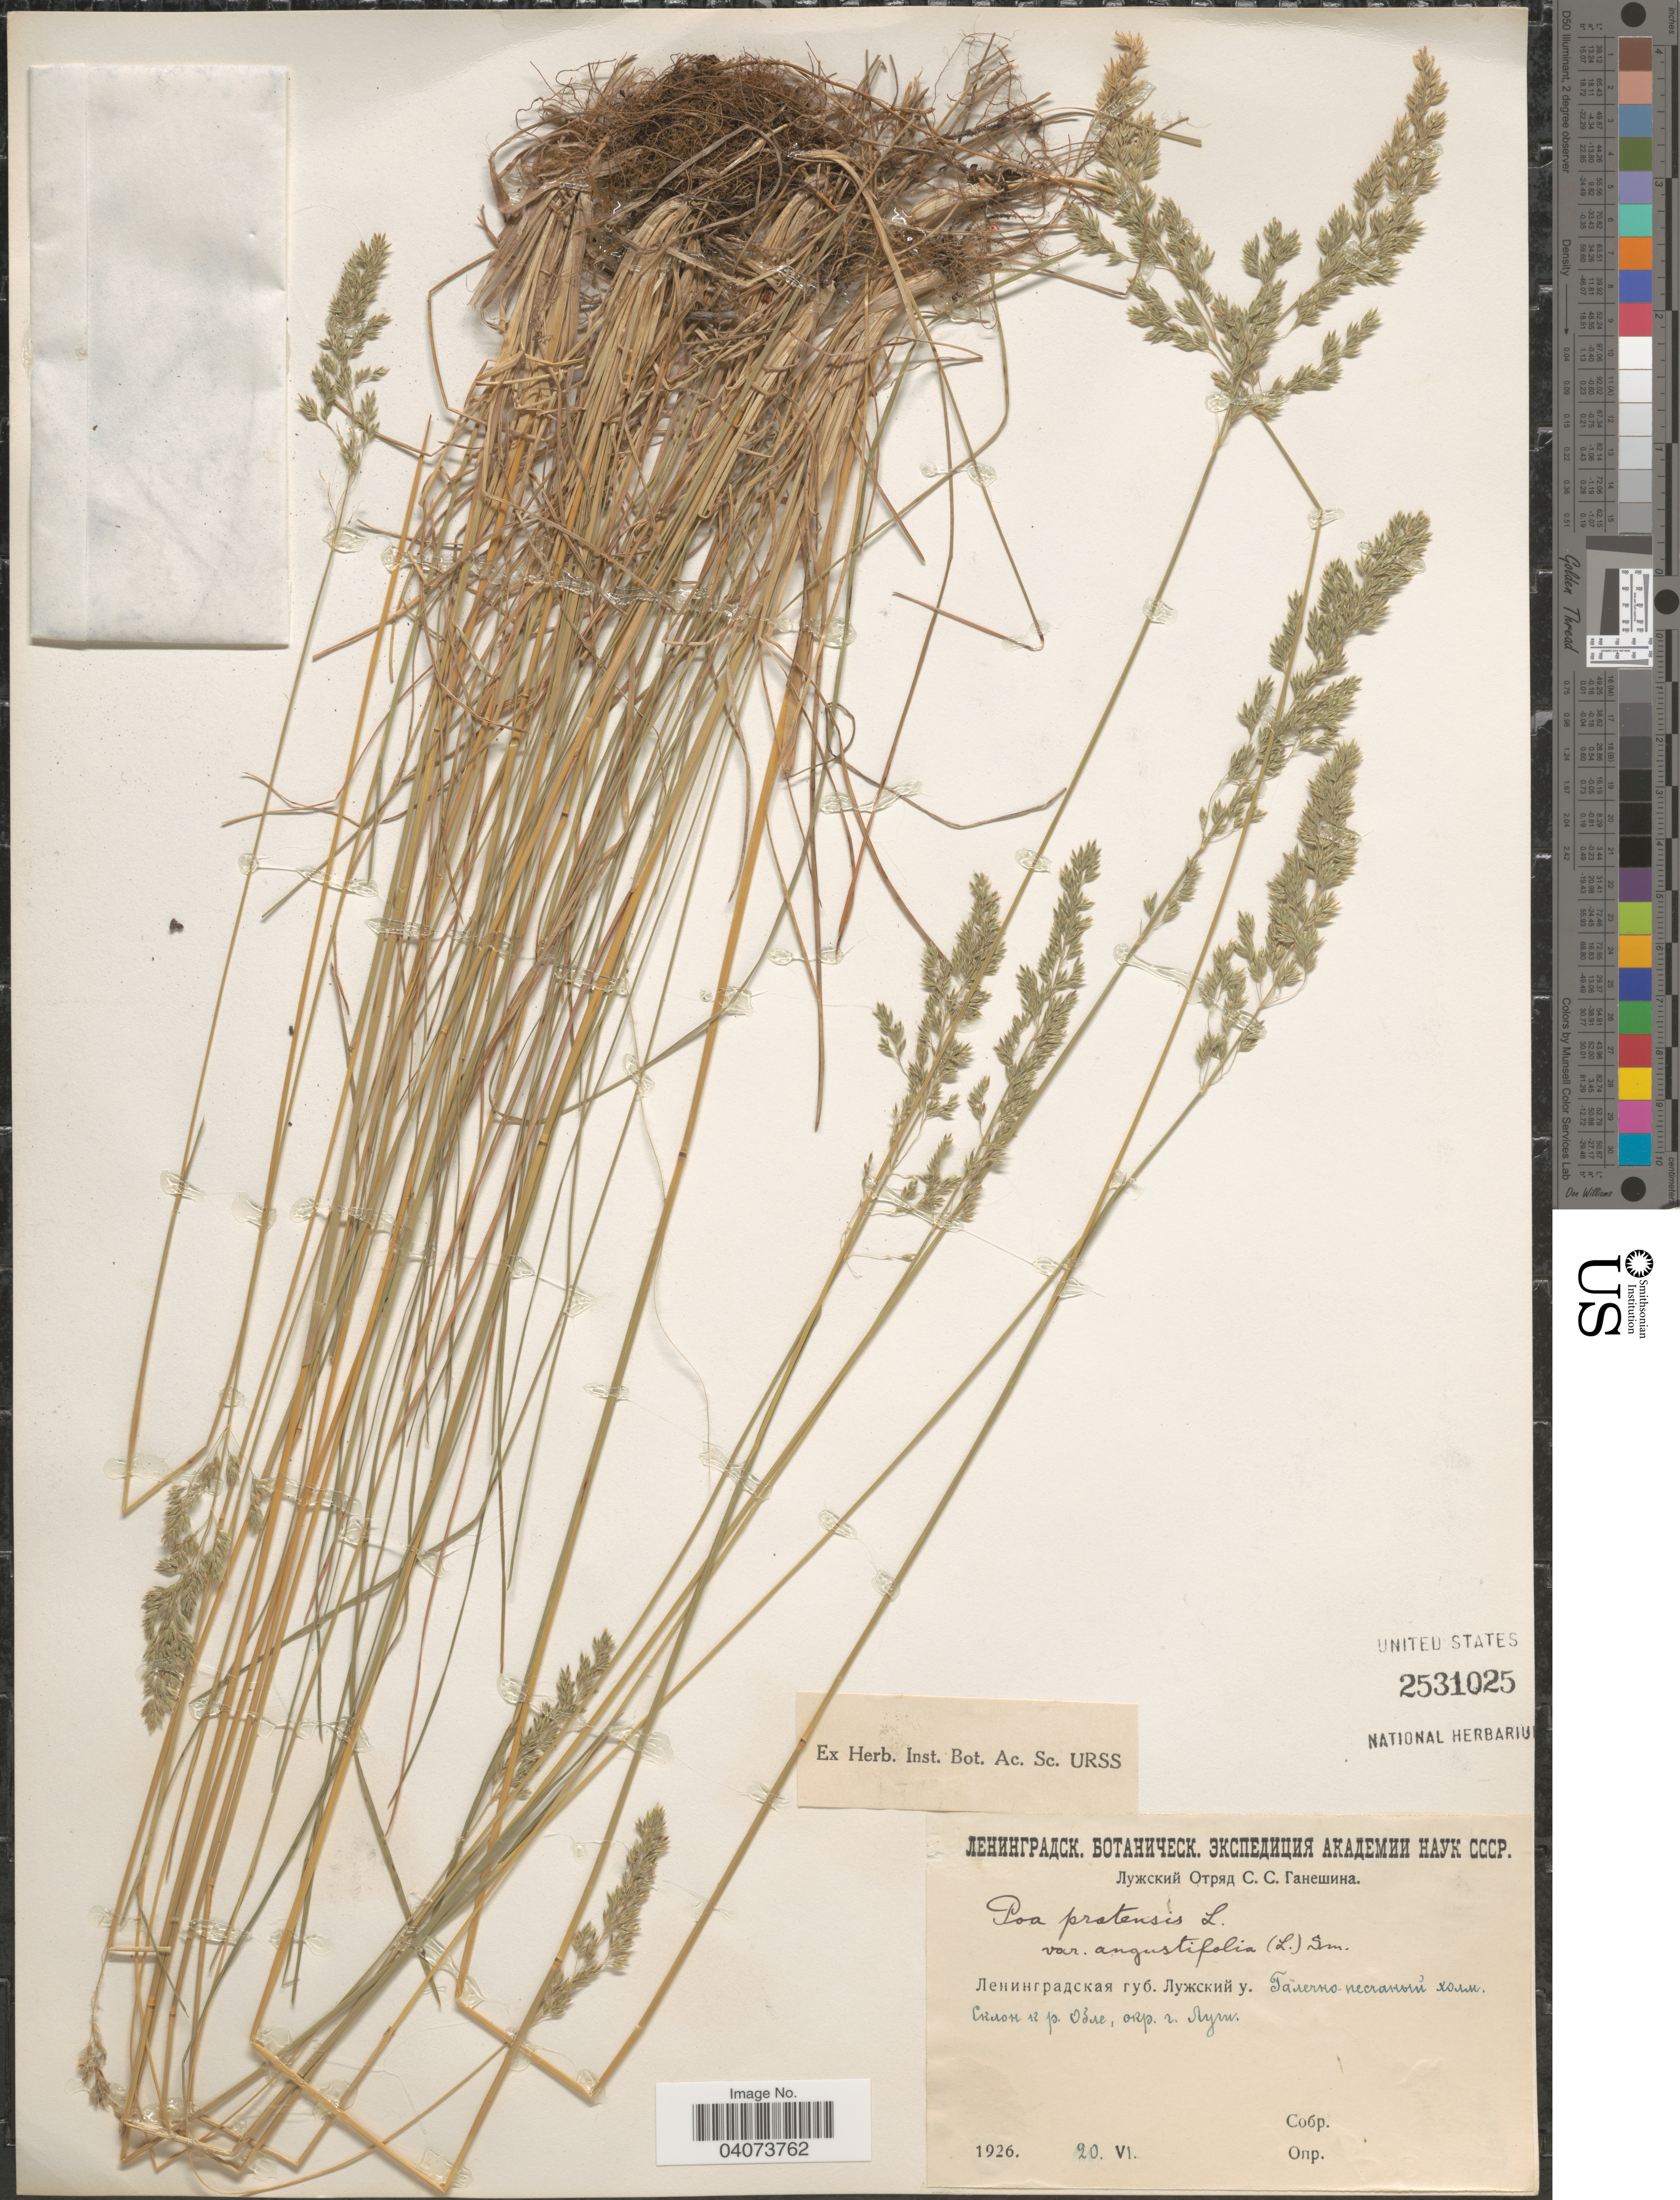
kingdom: Plantae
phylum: Tracheophyta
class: Liliopsida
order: Poales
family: Poaceae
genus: Poa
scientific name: Poa pratensis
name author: L.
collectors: S. Ganeschin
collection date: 1926-06-20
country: Russian Federation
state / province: Leningrad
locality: Luzhskiy District, river Obla, near Luga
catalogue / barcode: US 2531025